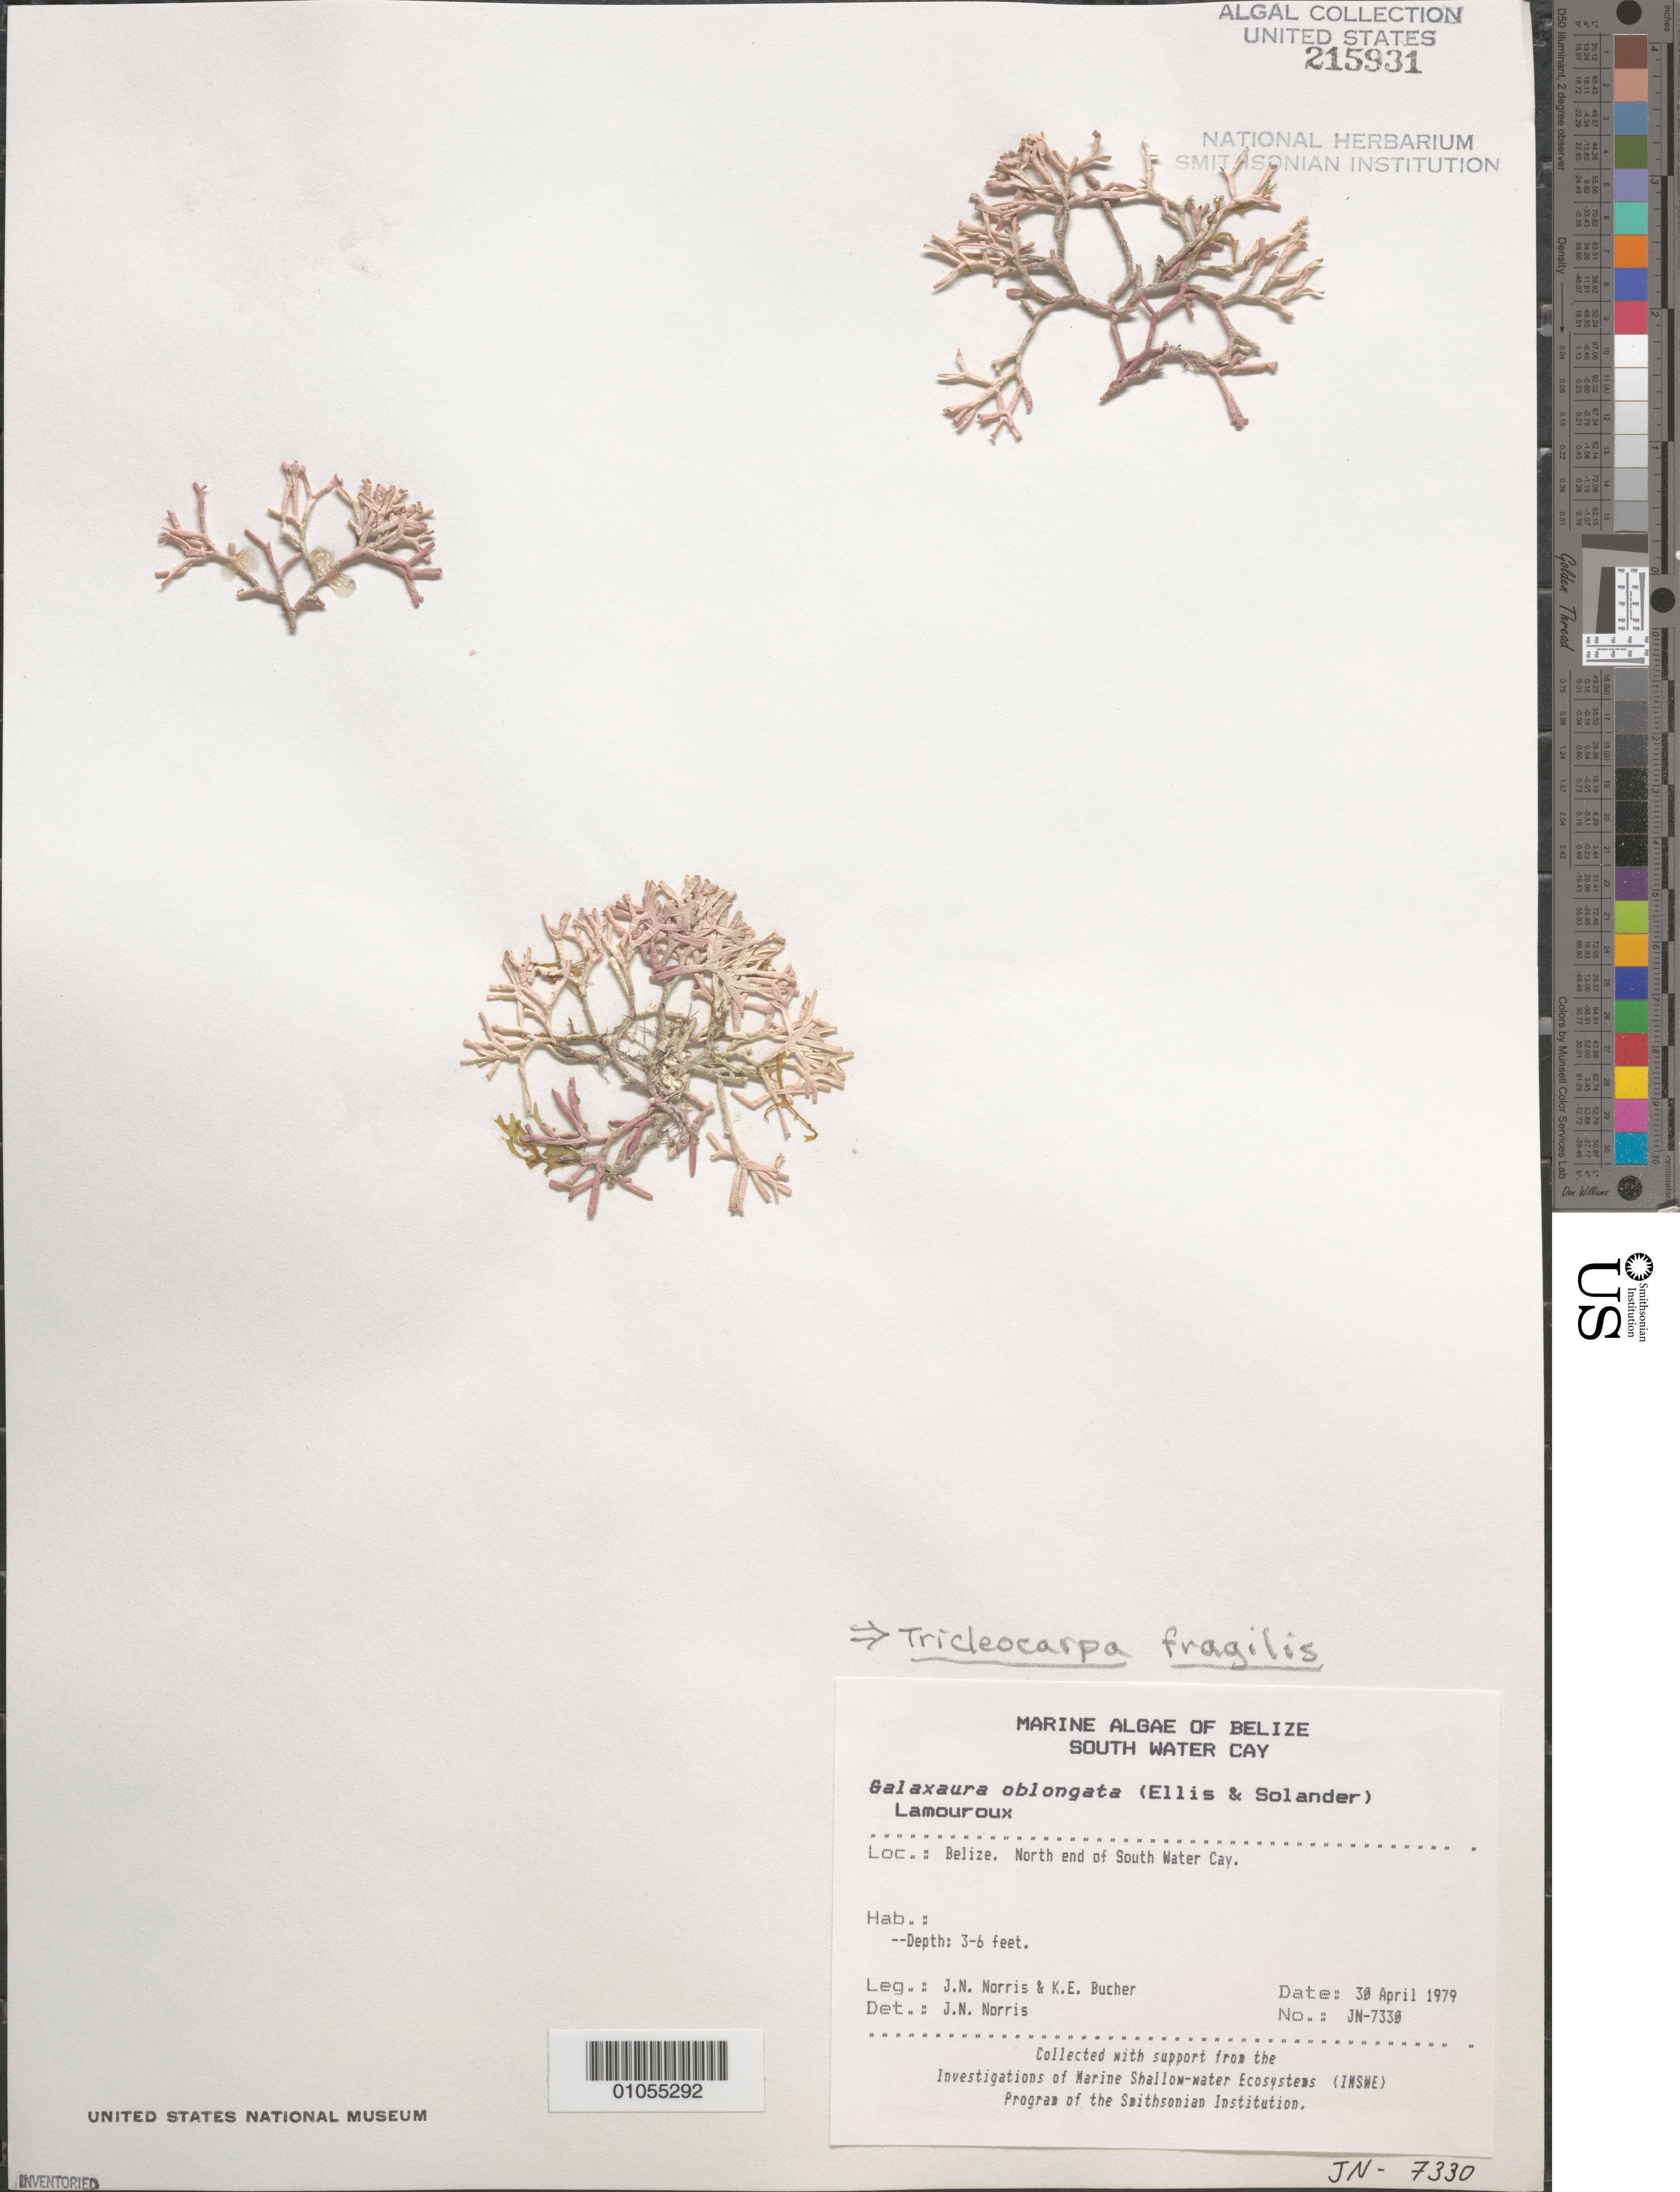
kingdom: Plantae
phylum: Rhodophyta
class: Florideophyceae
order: Nemaliales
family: Galaxauraceae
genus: Tricleocarpa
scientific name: Tricleocarpa fragilis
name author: (L.) Huisman & R.A. Towns.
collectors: J. N. Norris & K. E. Bucher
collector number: JN-7330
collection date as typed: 30 Apr 1979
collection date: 1979-04-30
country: Belize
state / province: Stann Creek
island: South Water Cay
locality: North end of the cay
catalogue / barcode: US 215931